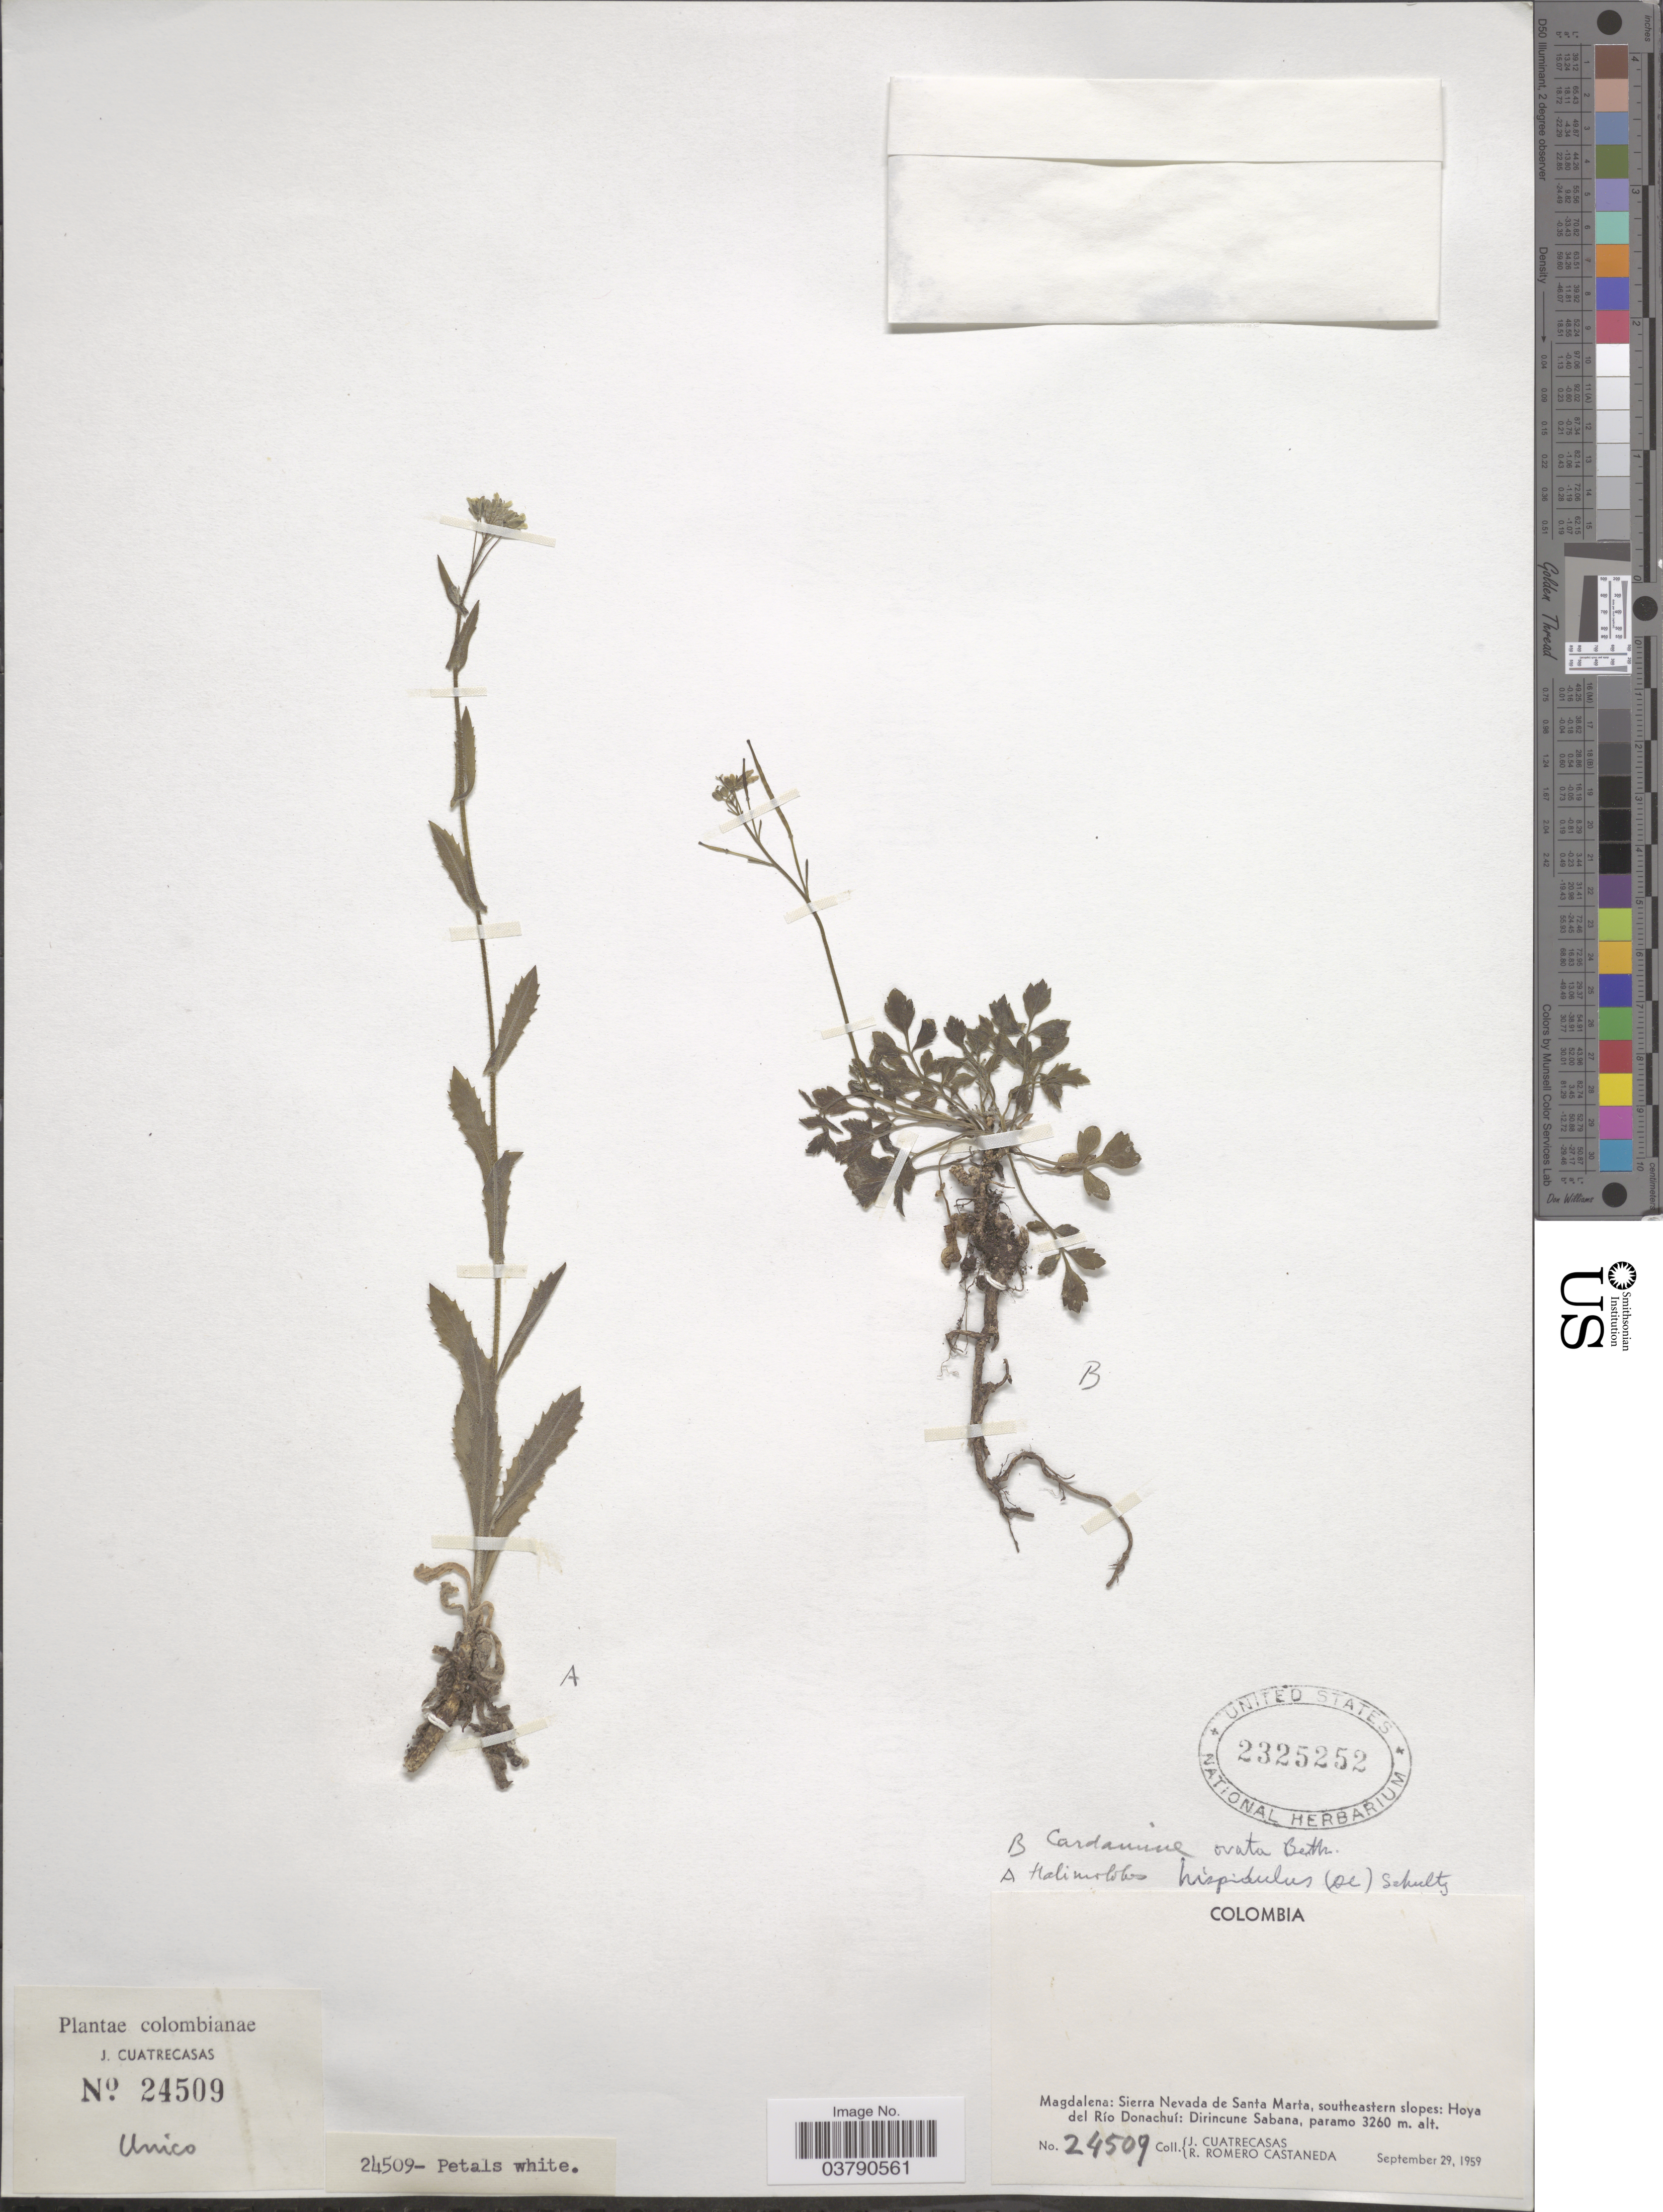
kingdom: Plantae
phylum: Tracheophyta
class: Magnoliopsida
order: Brassicales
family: Brassicaceae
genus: Cardamine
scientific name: Cardamine ovata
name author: Benth.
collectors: J. Cuatrecasas & R. Romero Castañeda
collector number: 24509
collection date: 1959-09-29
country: Colombia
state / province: Magdalena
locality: Sierra Nevada de Santa Marta, southeastern slopes: Hoya del Río Donachuí: Dirincune Sabana.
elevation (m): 3260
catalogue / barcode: US 2325252